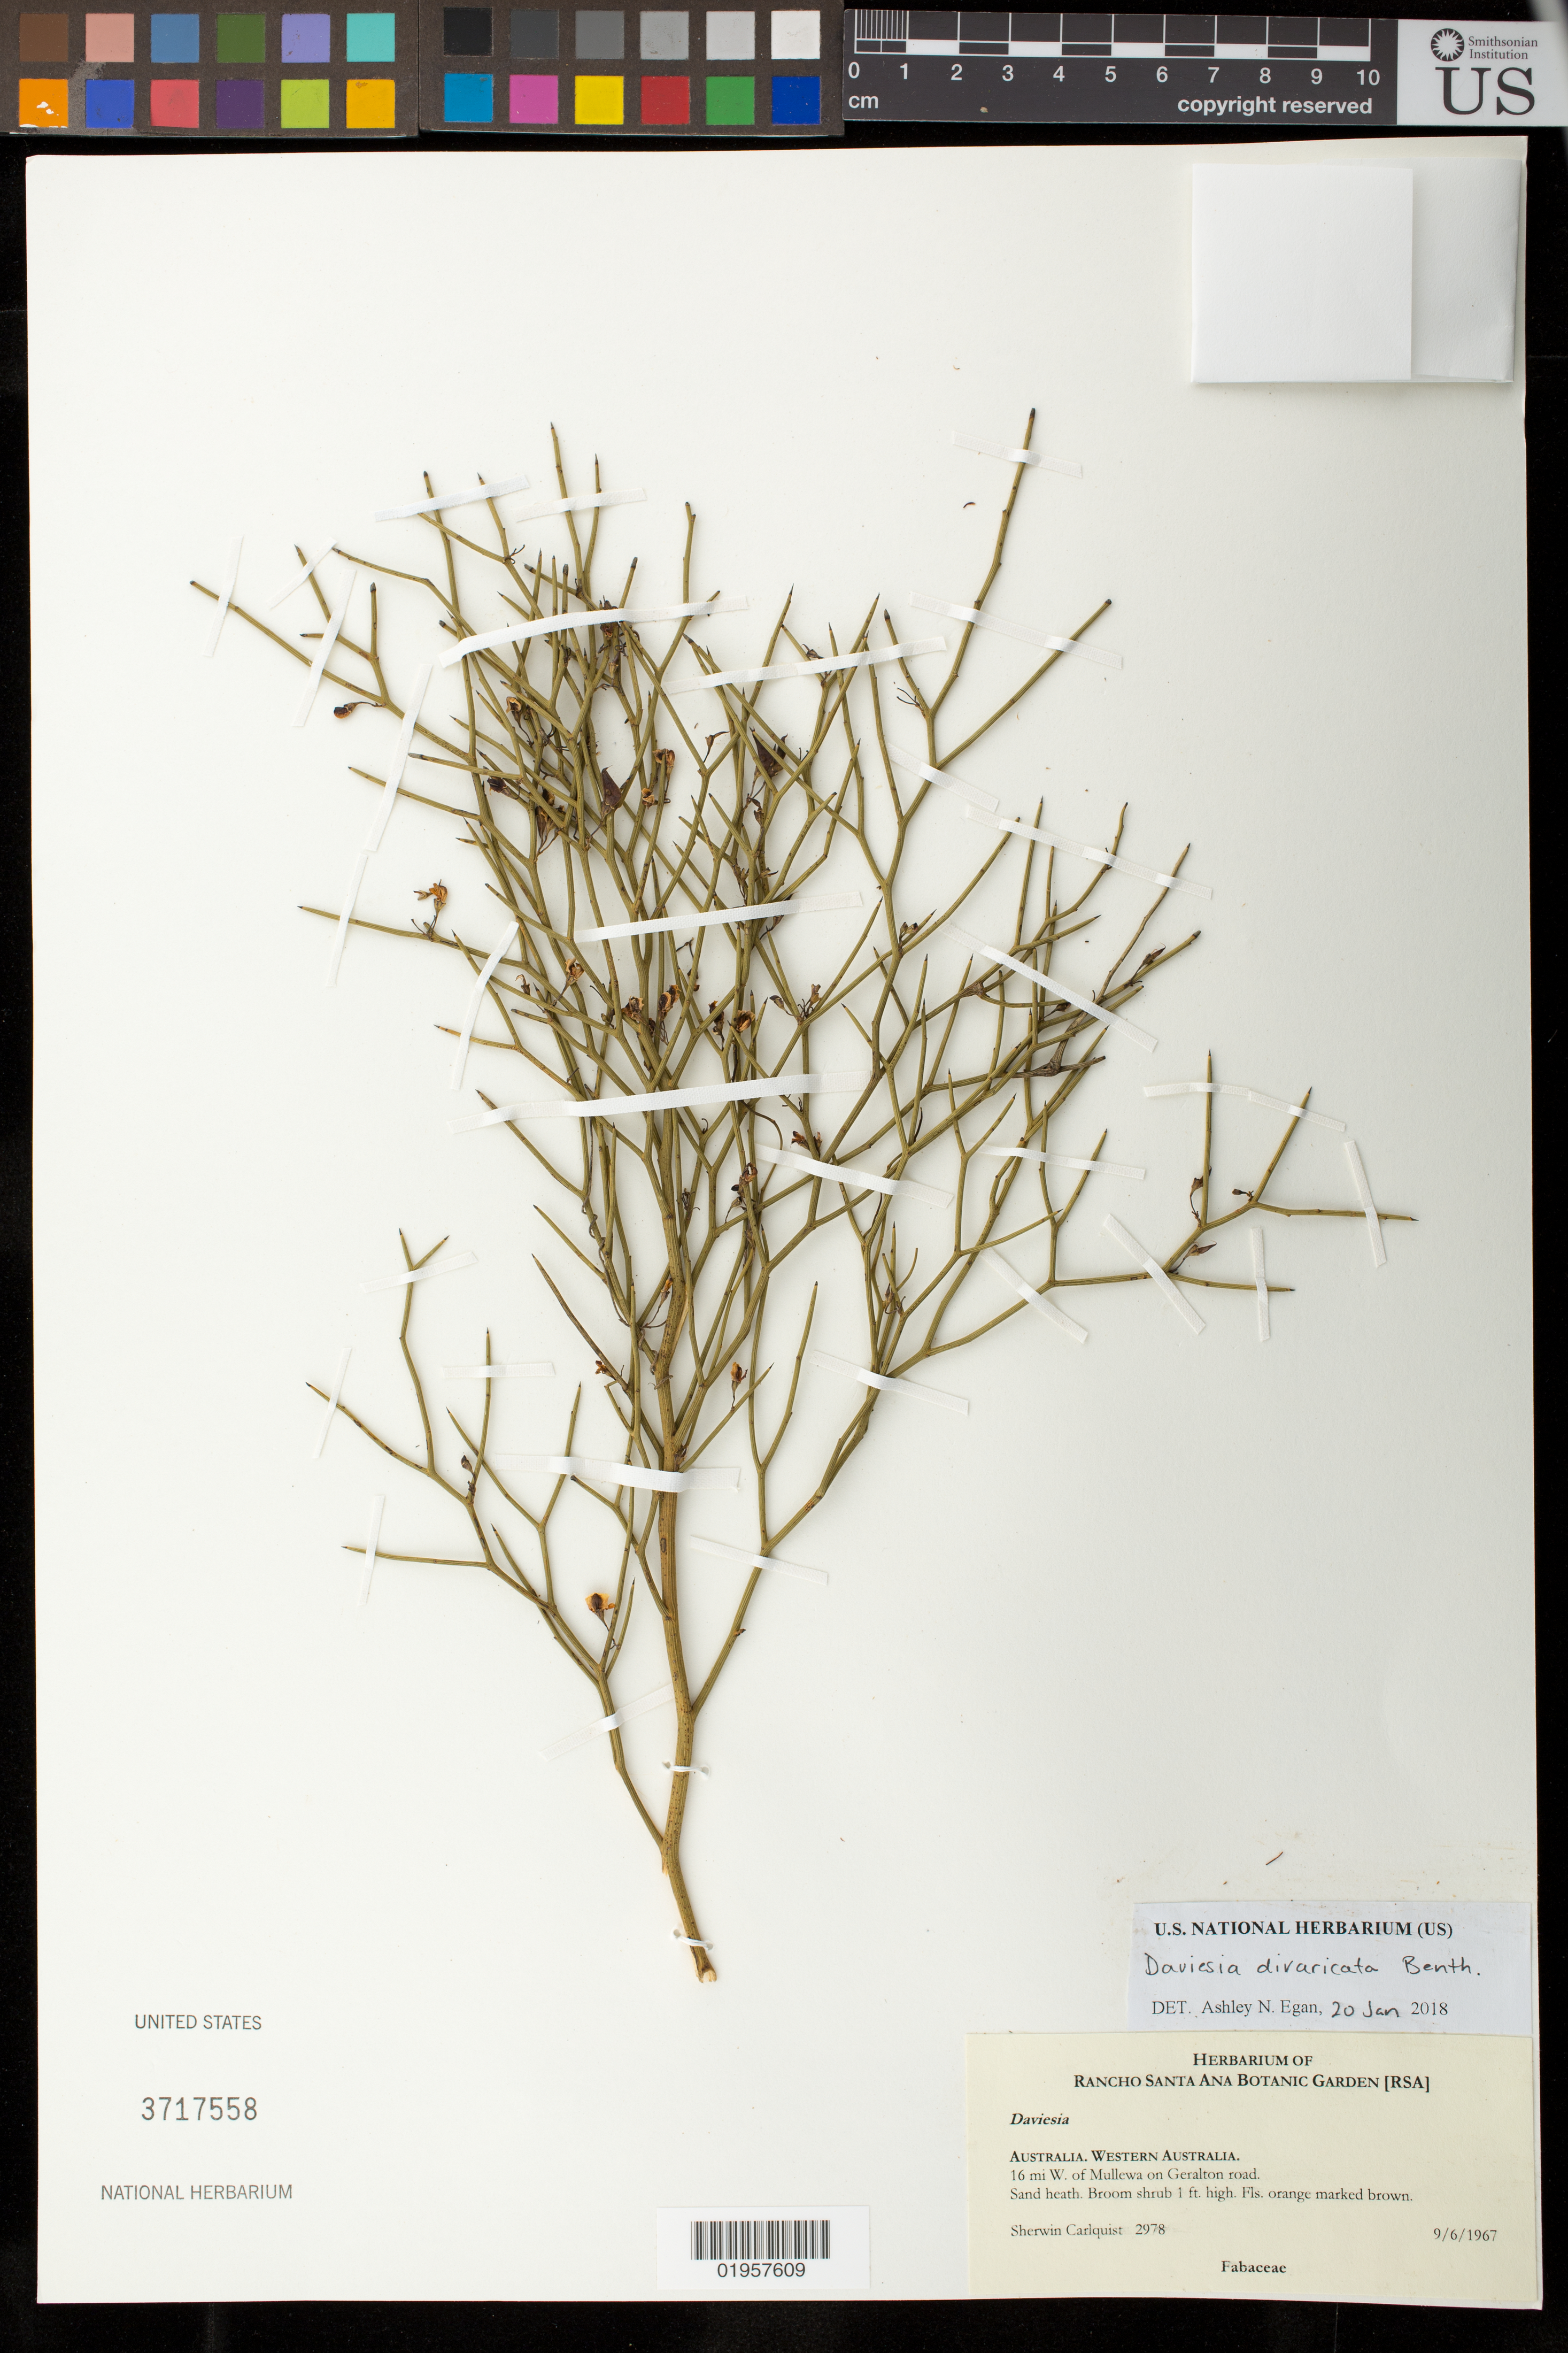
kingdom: Plantae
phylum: Tracheophyta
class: Magnoliopsida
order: Fabales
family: Fabaceae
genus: Daviesia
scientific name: Daviesia divaricata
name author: Benth.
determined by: Egan, Ashley N., (US), Smithsonian Institution - National Museum of Natural History (UNITED STATES)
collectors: S. Carlquist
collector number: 2978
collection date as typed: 9/6/1967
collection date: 1967-09-06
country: Australia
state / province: Western Australia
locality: Mullewa, 16 mi. W; on Geralton road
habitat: Sand heath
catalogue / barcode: US 3717558